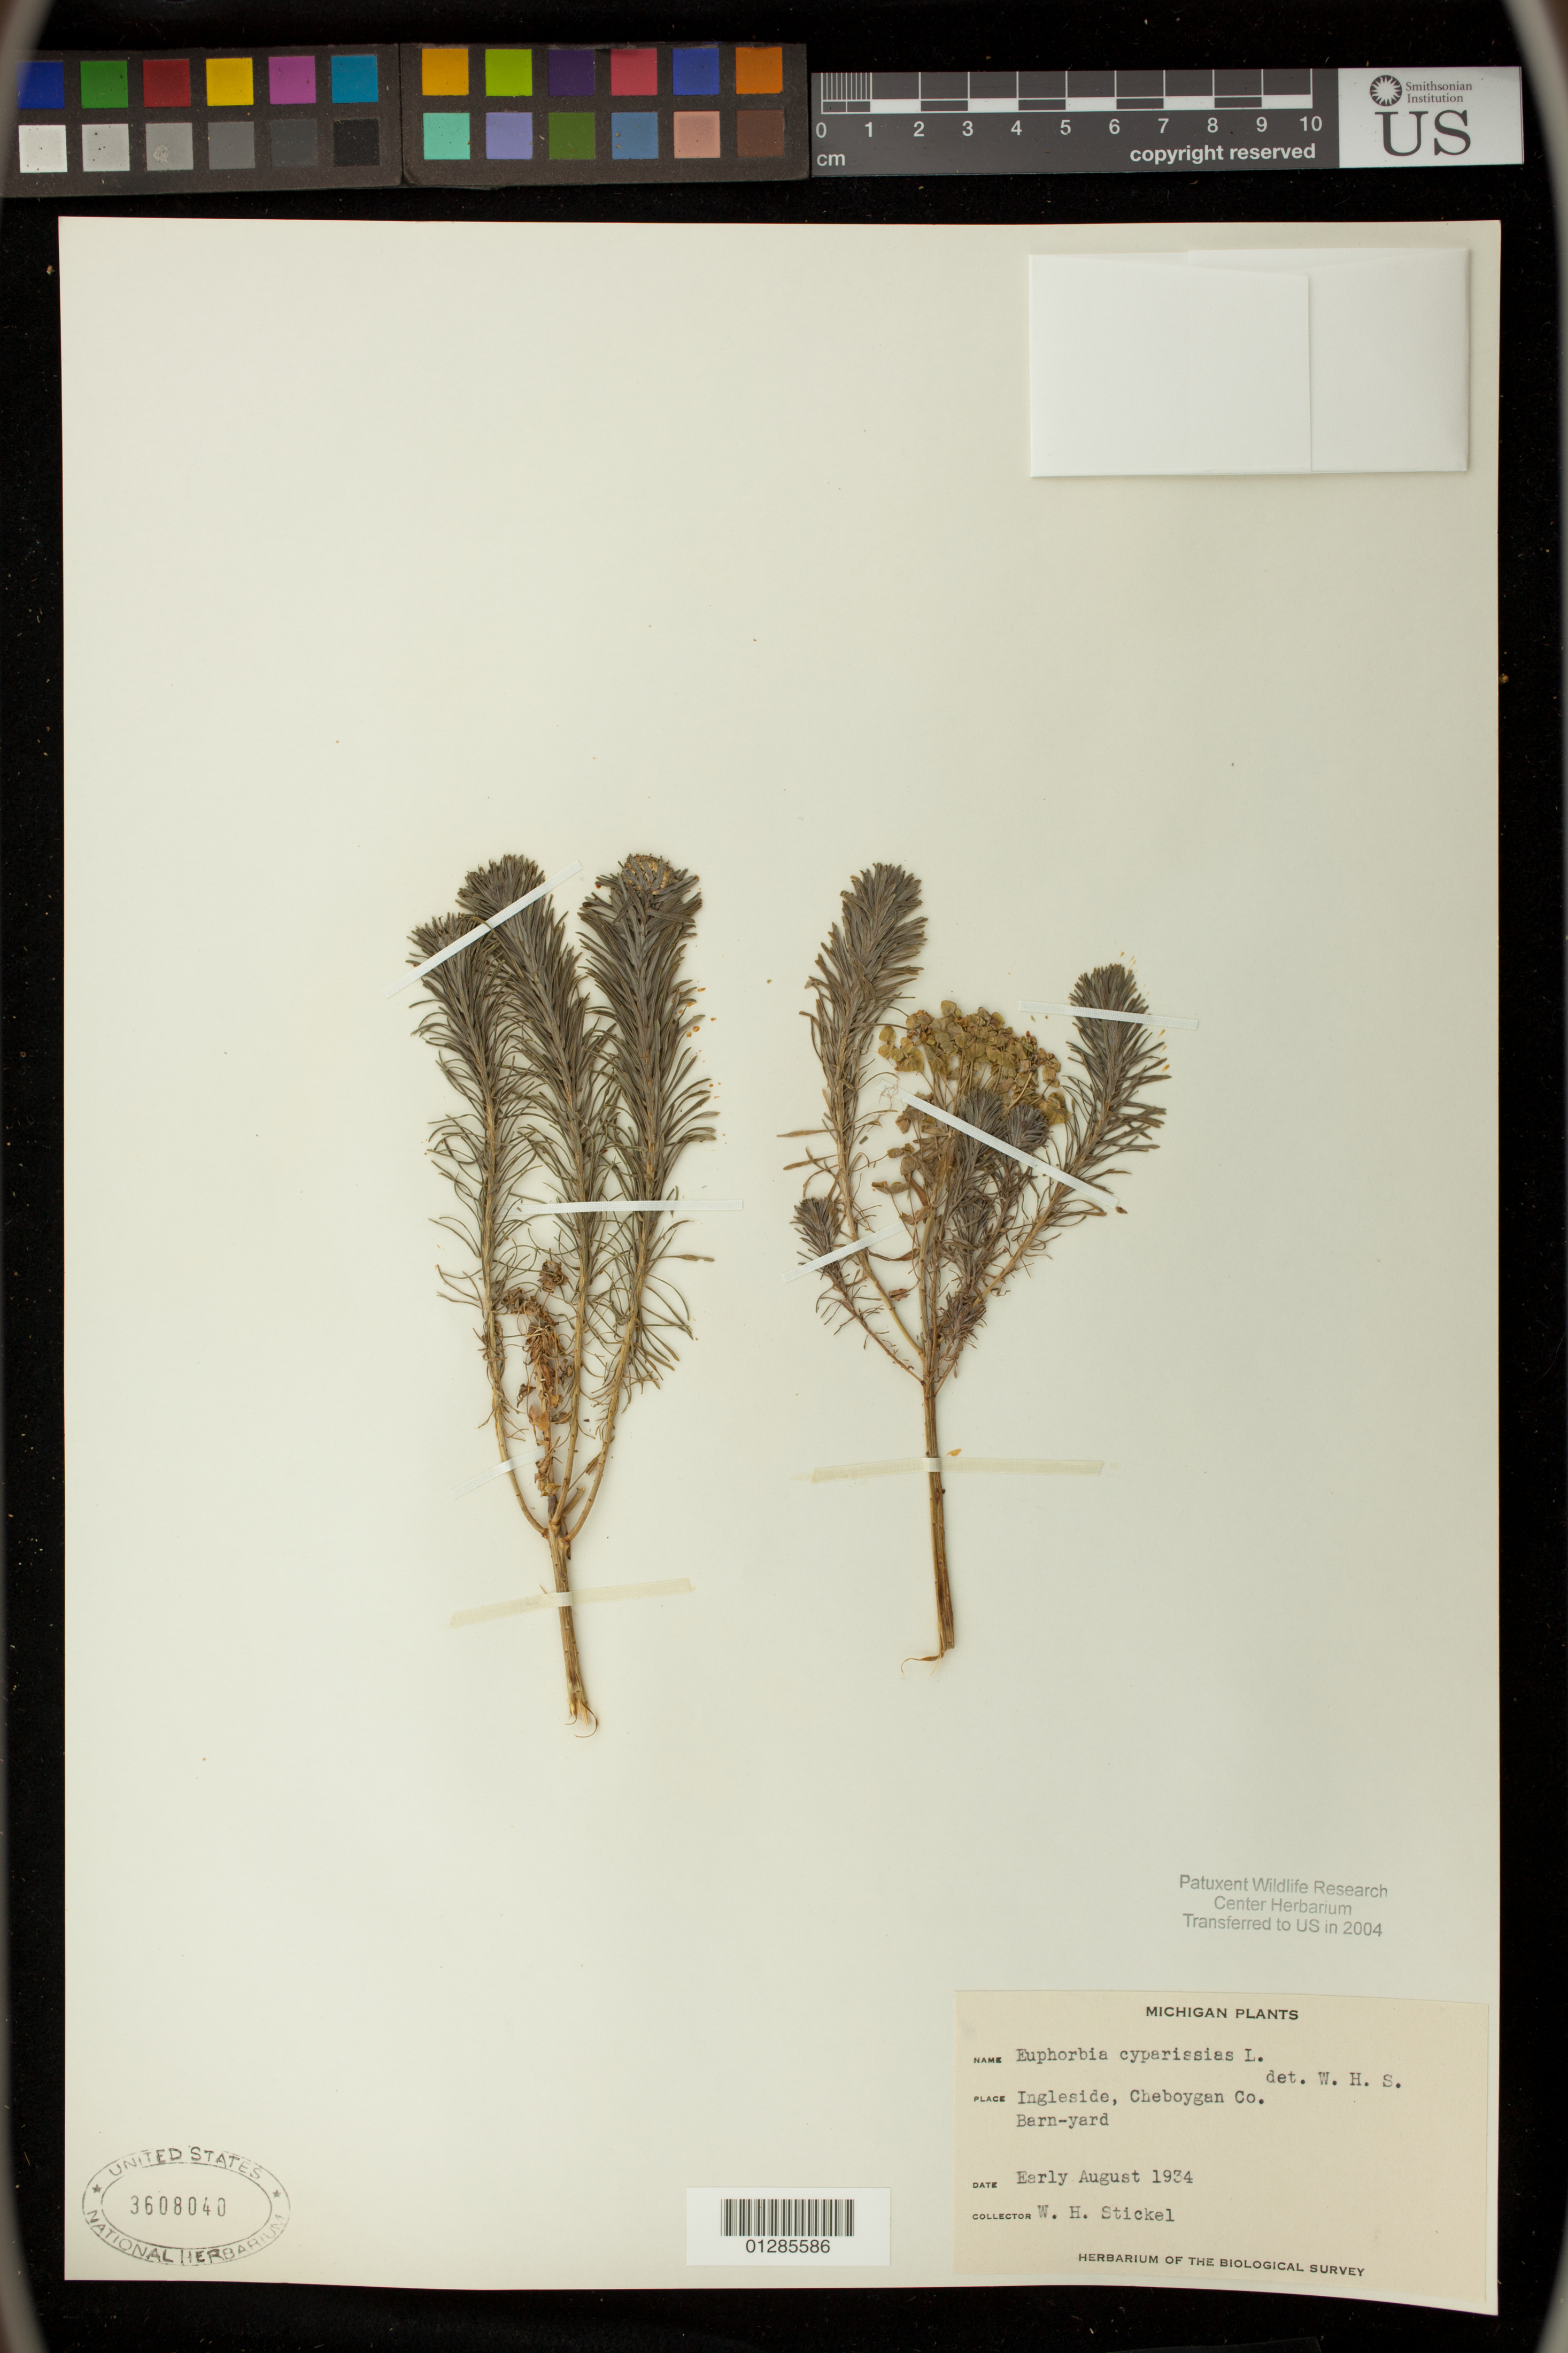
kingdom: Plantae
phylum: Tracheophyta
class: Magnoliopsida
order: Malpighiales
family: Euphorbiaceae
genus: Euphorbia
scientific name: Euphorbia cyparissias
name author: L.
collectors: W. Stickel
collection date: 1934-08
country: United States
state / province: Michigan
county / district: Cheboygan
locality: Ingleside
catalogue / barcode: US 3608040